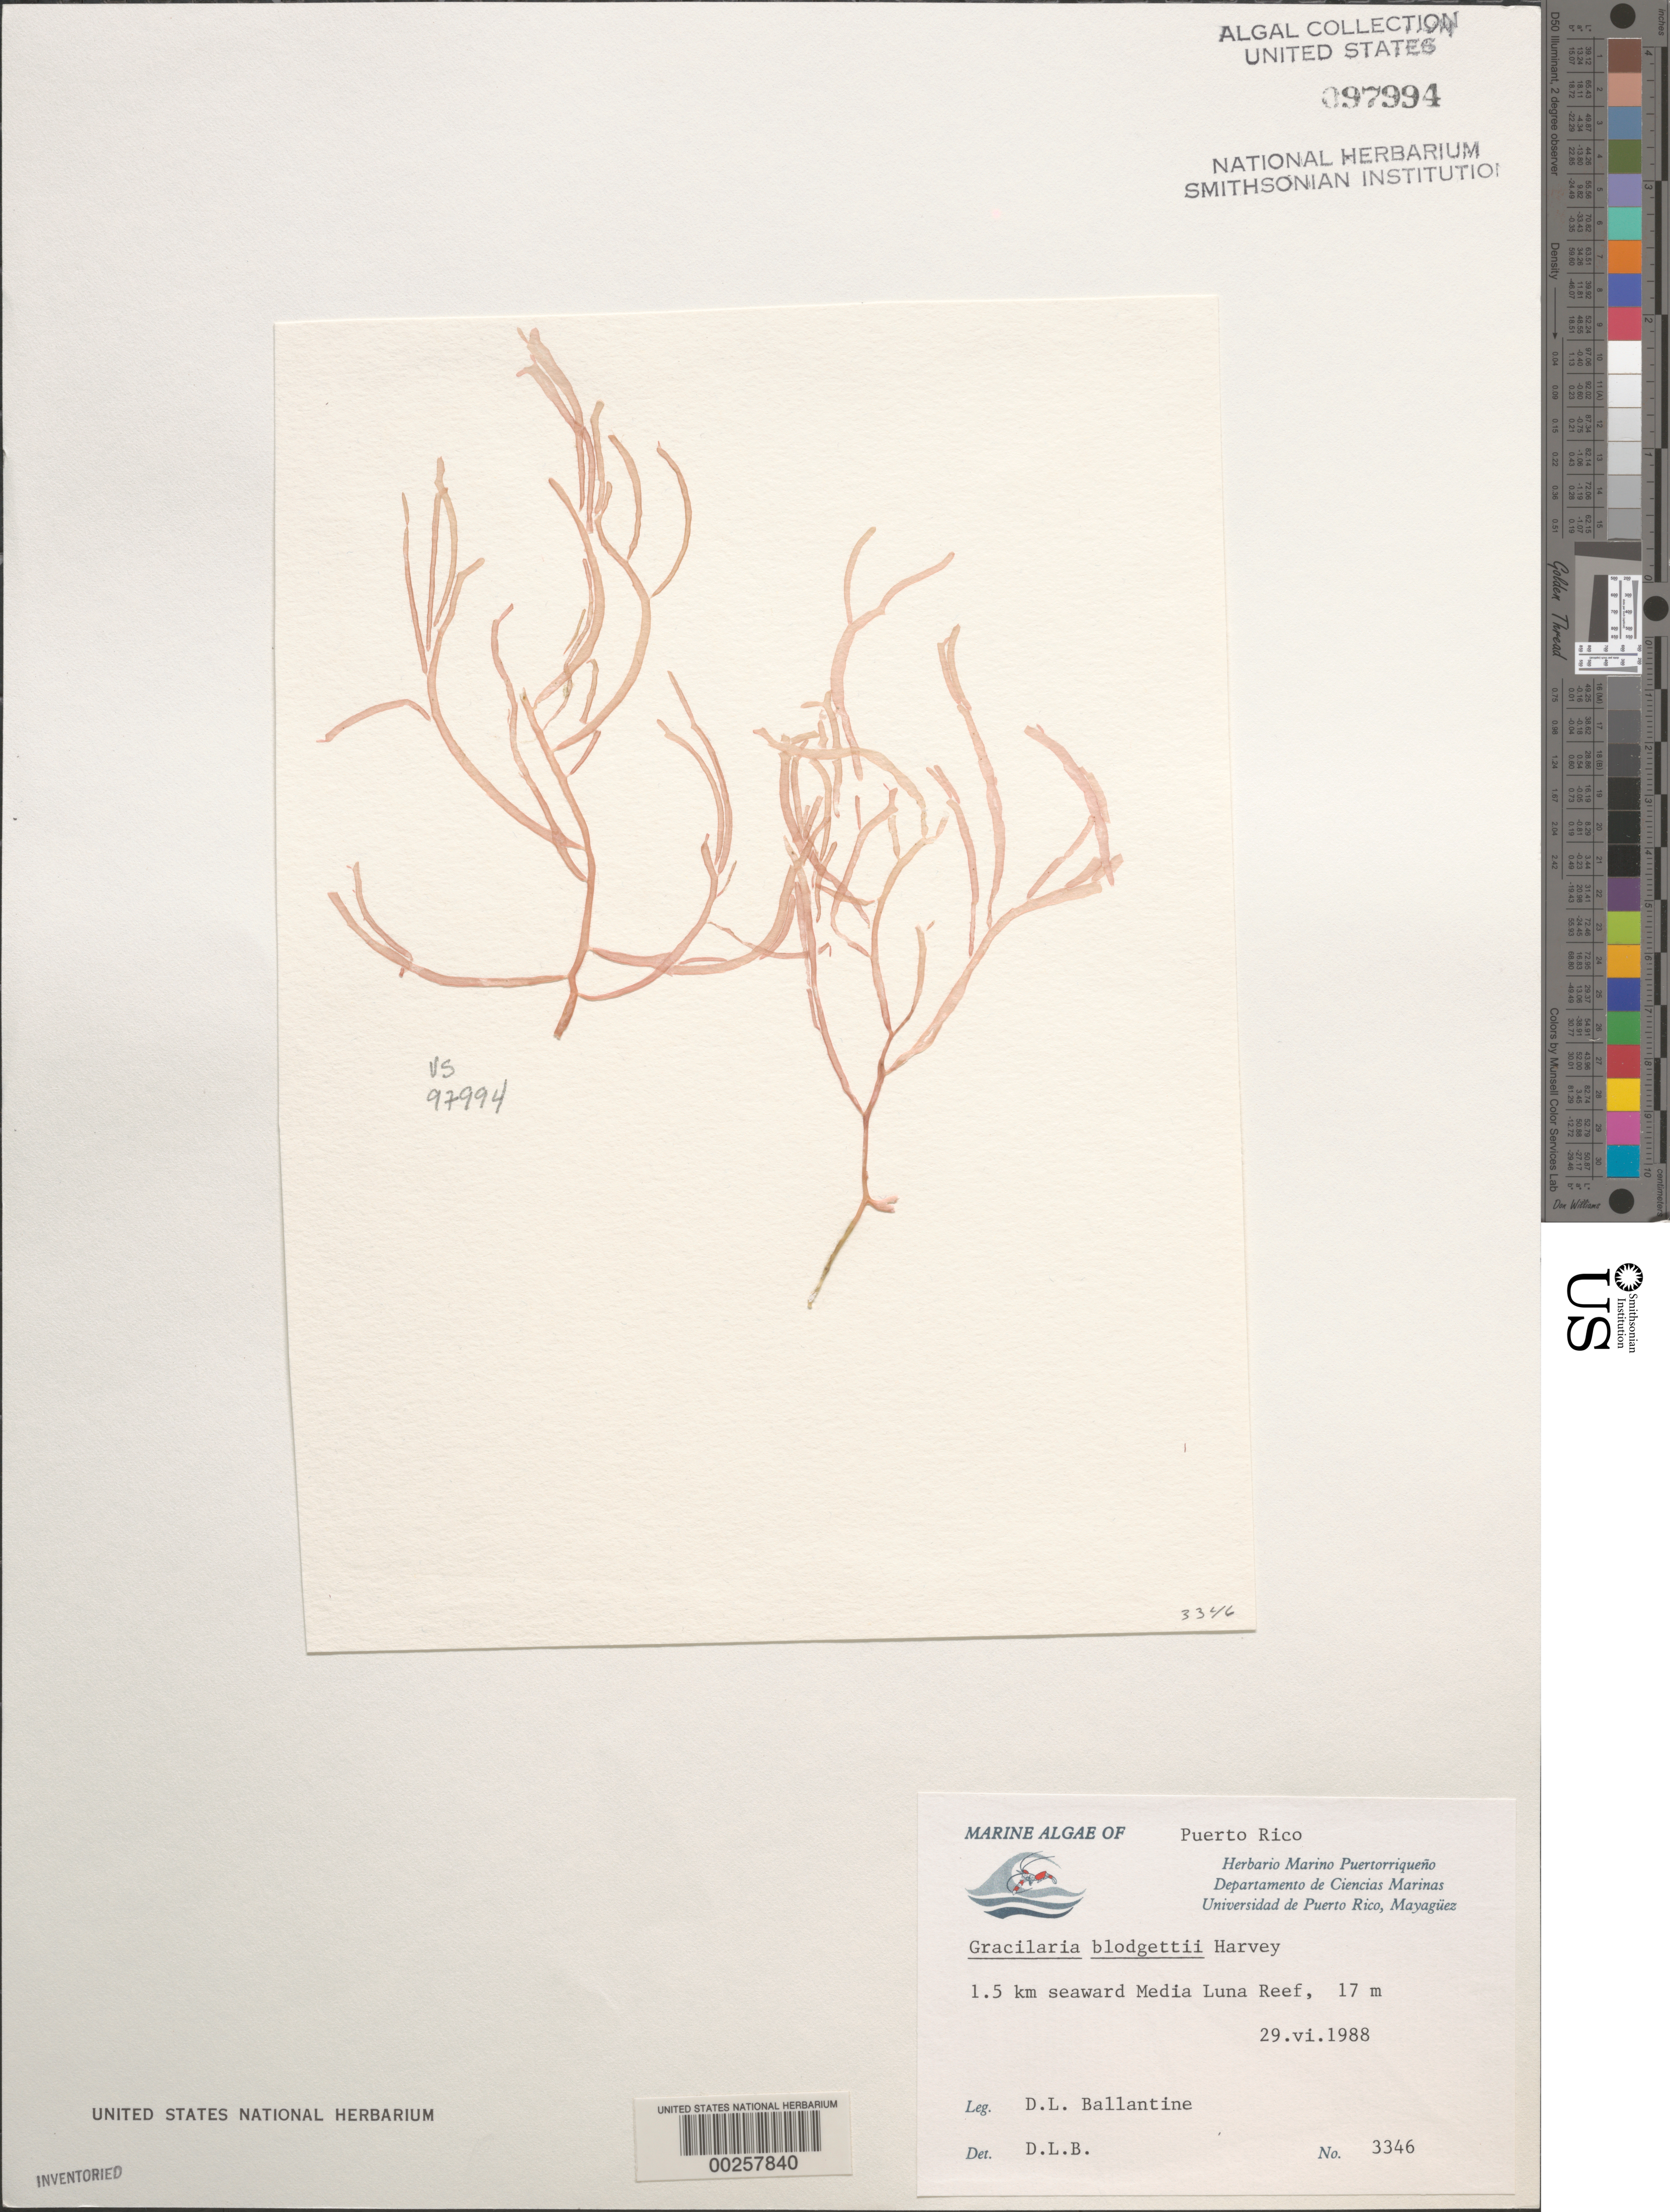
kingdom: Plantae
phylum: Rhodophyta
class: Florideophyceae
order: Gracilariales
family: Gracilariaceae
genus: Gracilaria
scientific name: Gracilaria blodgettii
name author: Harv.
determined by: Ballantine, D. L.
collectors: D.L. Ballantine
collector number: DLB 3346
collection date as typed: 29 Jun 1988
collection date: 1988-06-29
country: Puerto Rico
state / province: Lajas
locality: Media Luna Reef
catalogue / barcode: US 97994